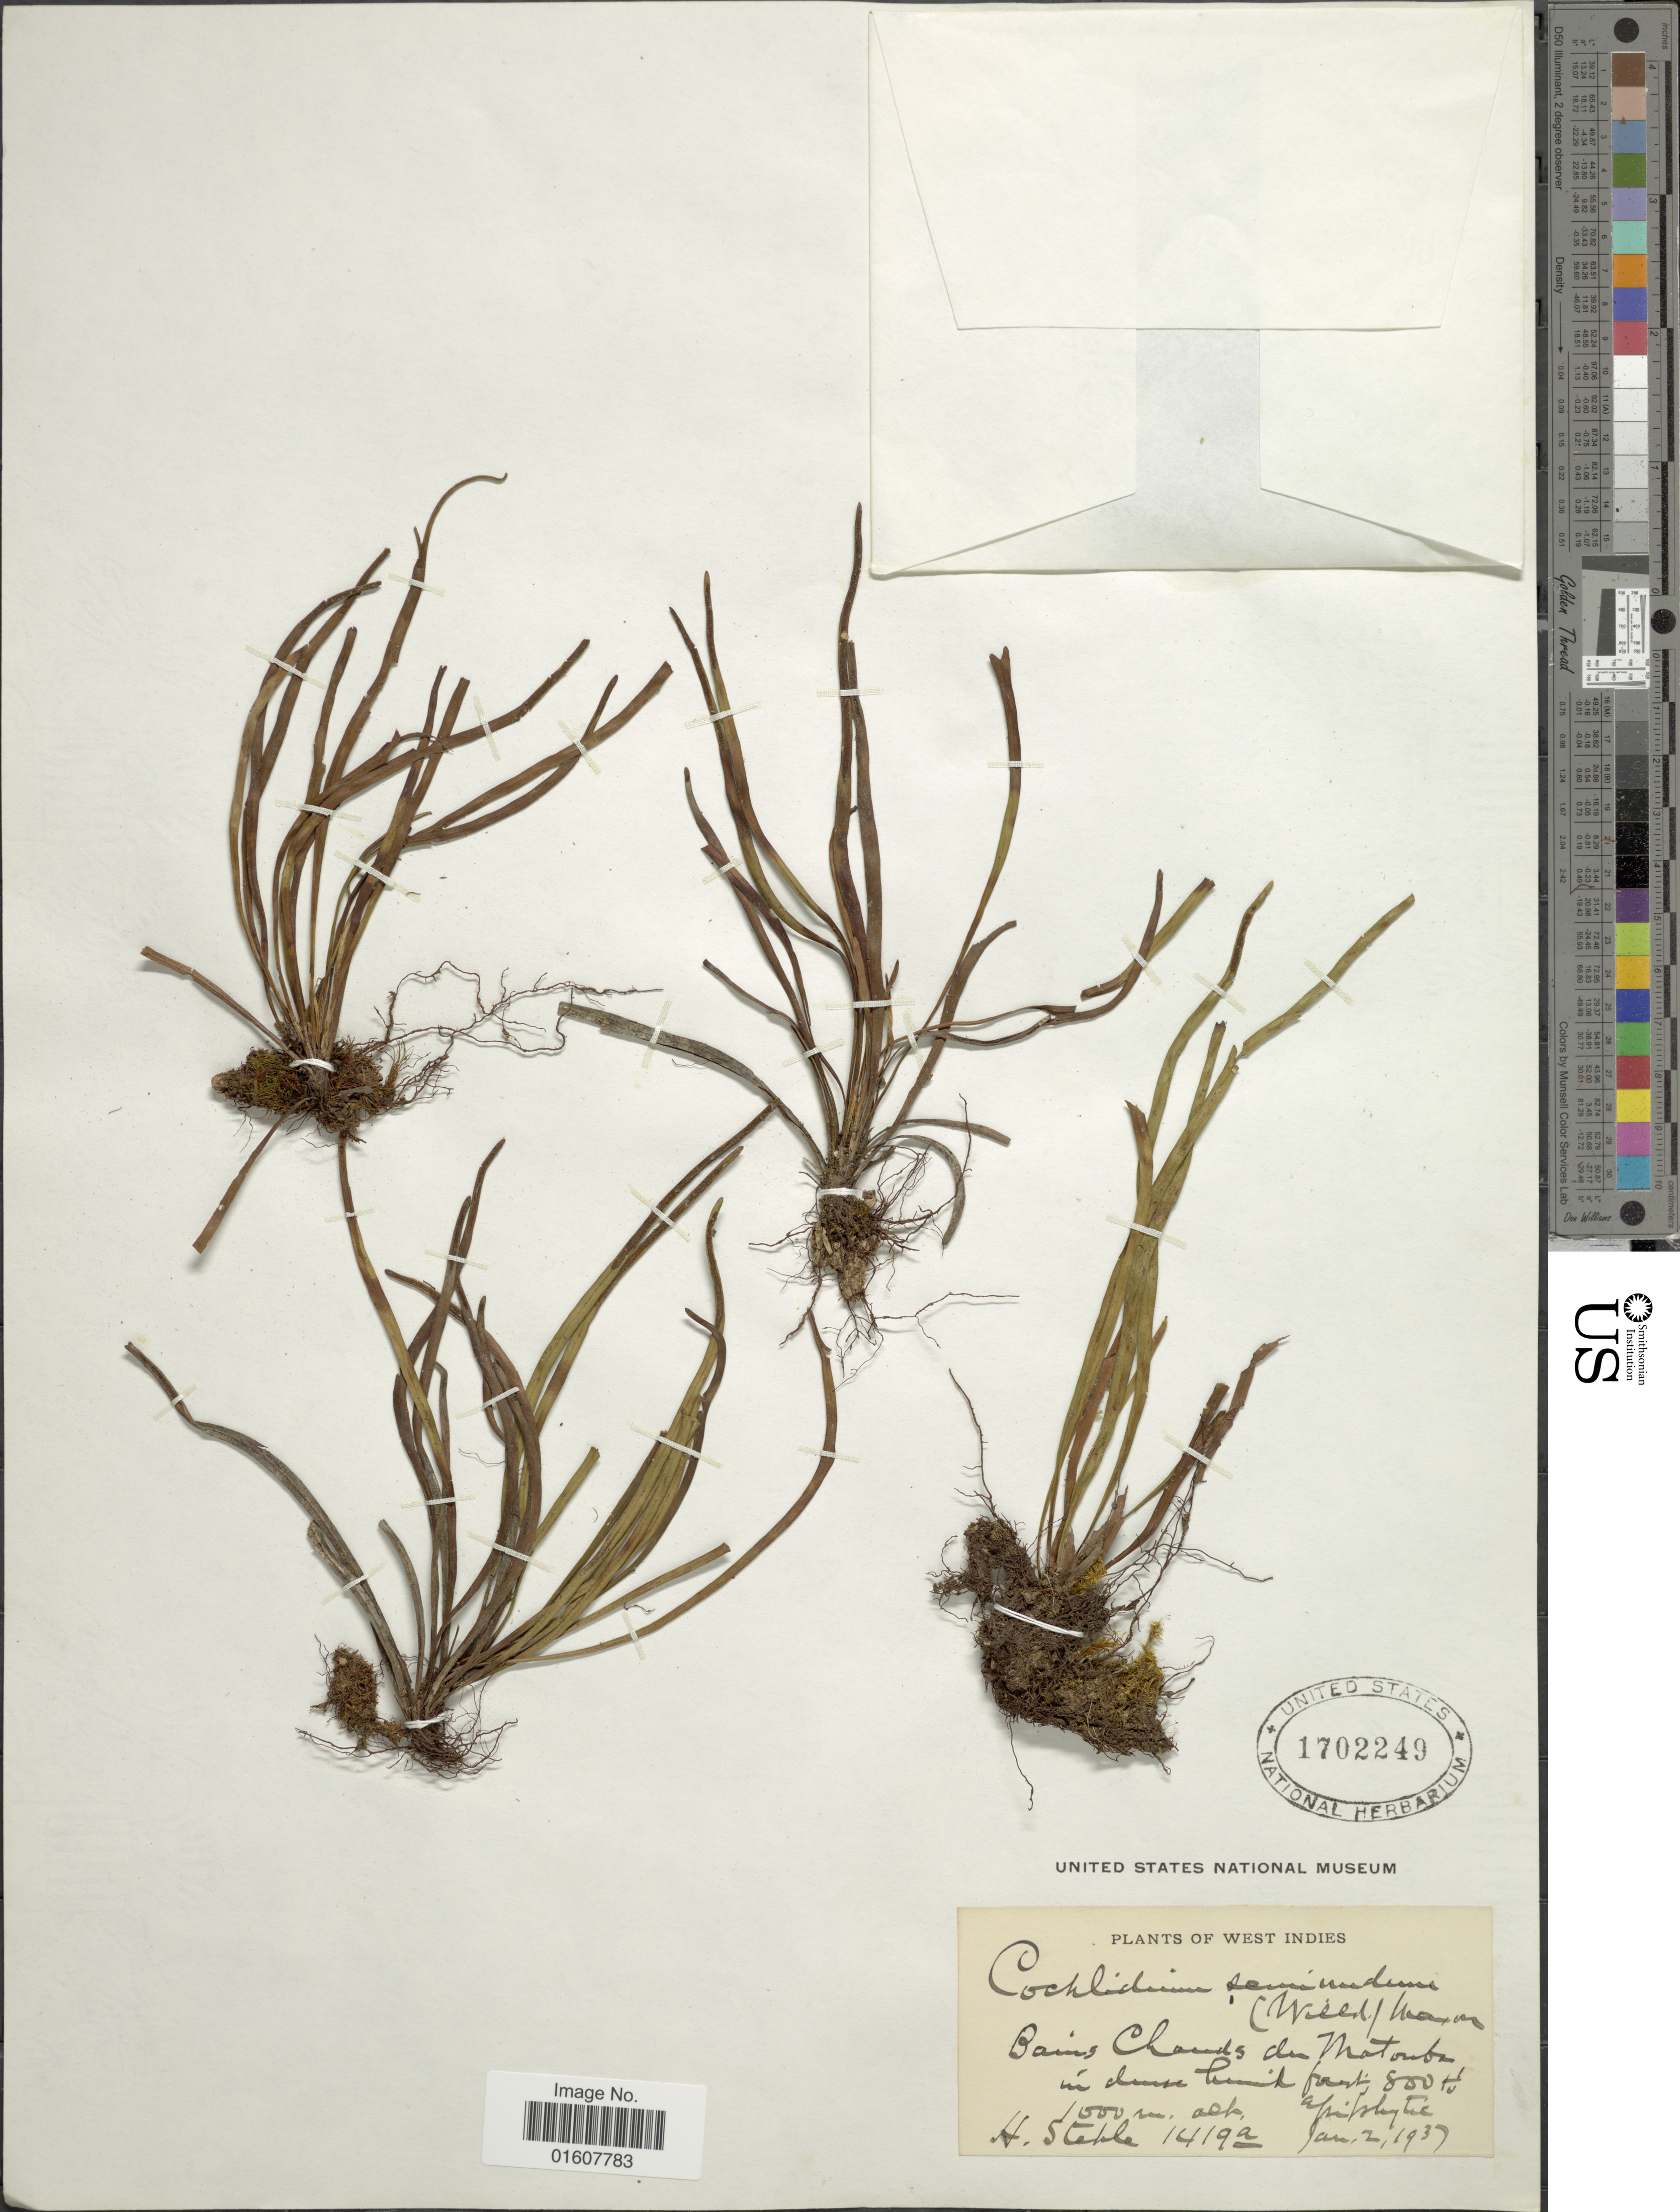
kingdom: Plantae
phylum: Tracheophyta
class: Polypodiopsida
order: Polypodiales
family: Polypodiaceae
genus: Cochlidium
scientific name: Cochlidium seminudum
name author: (Willd.) Maxon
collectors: H. Stehlé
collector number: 1419a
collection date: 1937-01-02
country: Guadeloupe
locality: West Indies, Bains Chands du Matouba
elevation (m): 244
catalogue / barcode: US 1702249